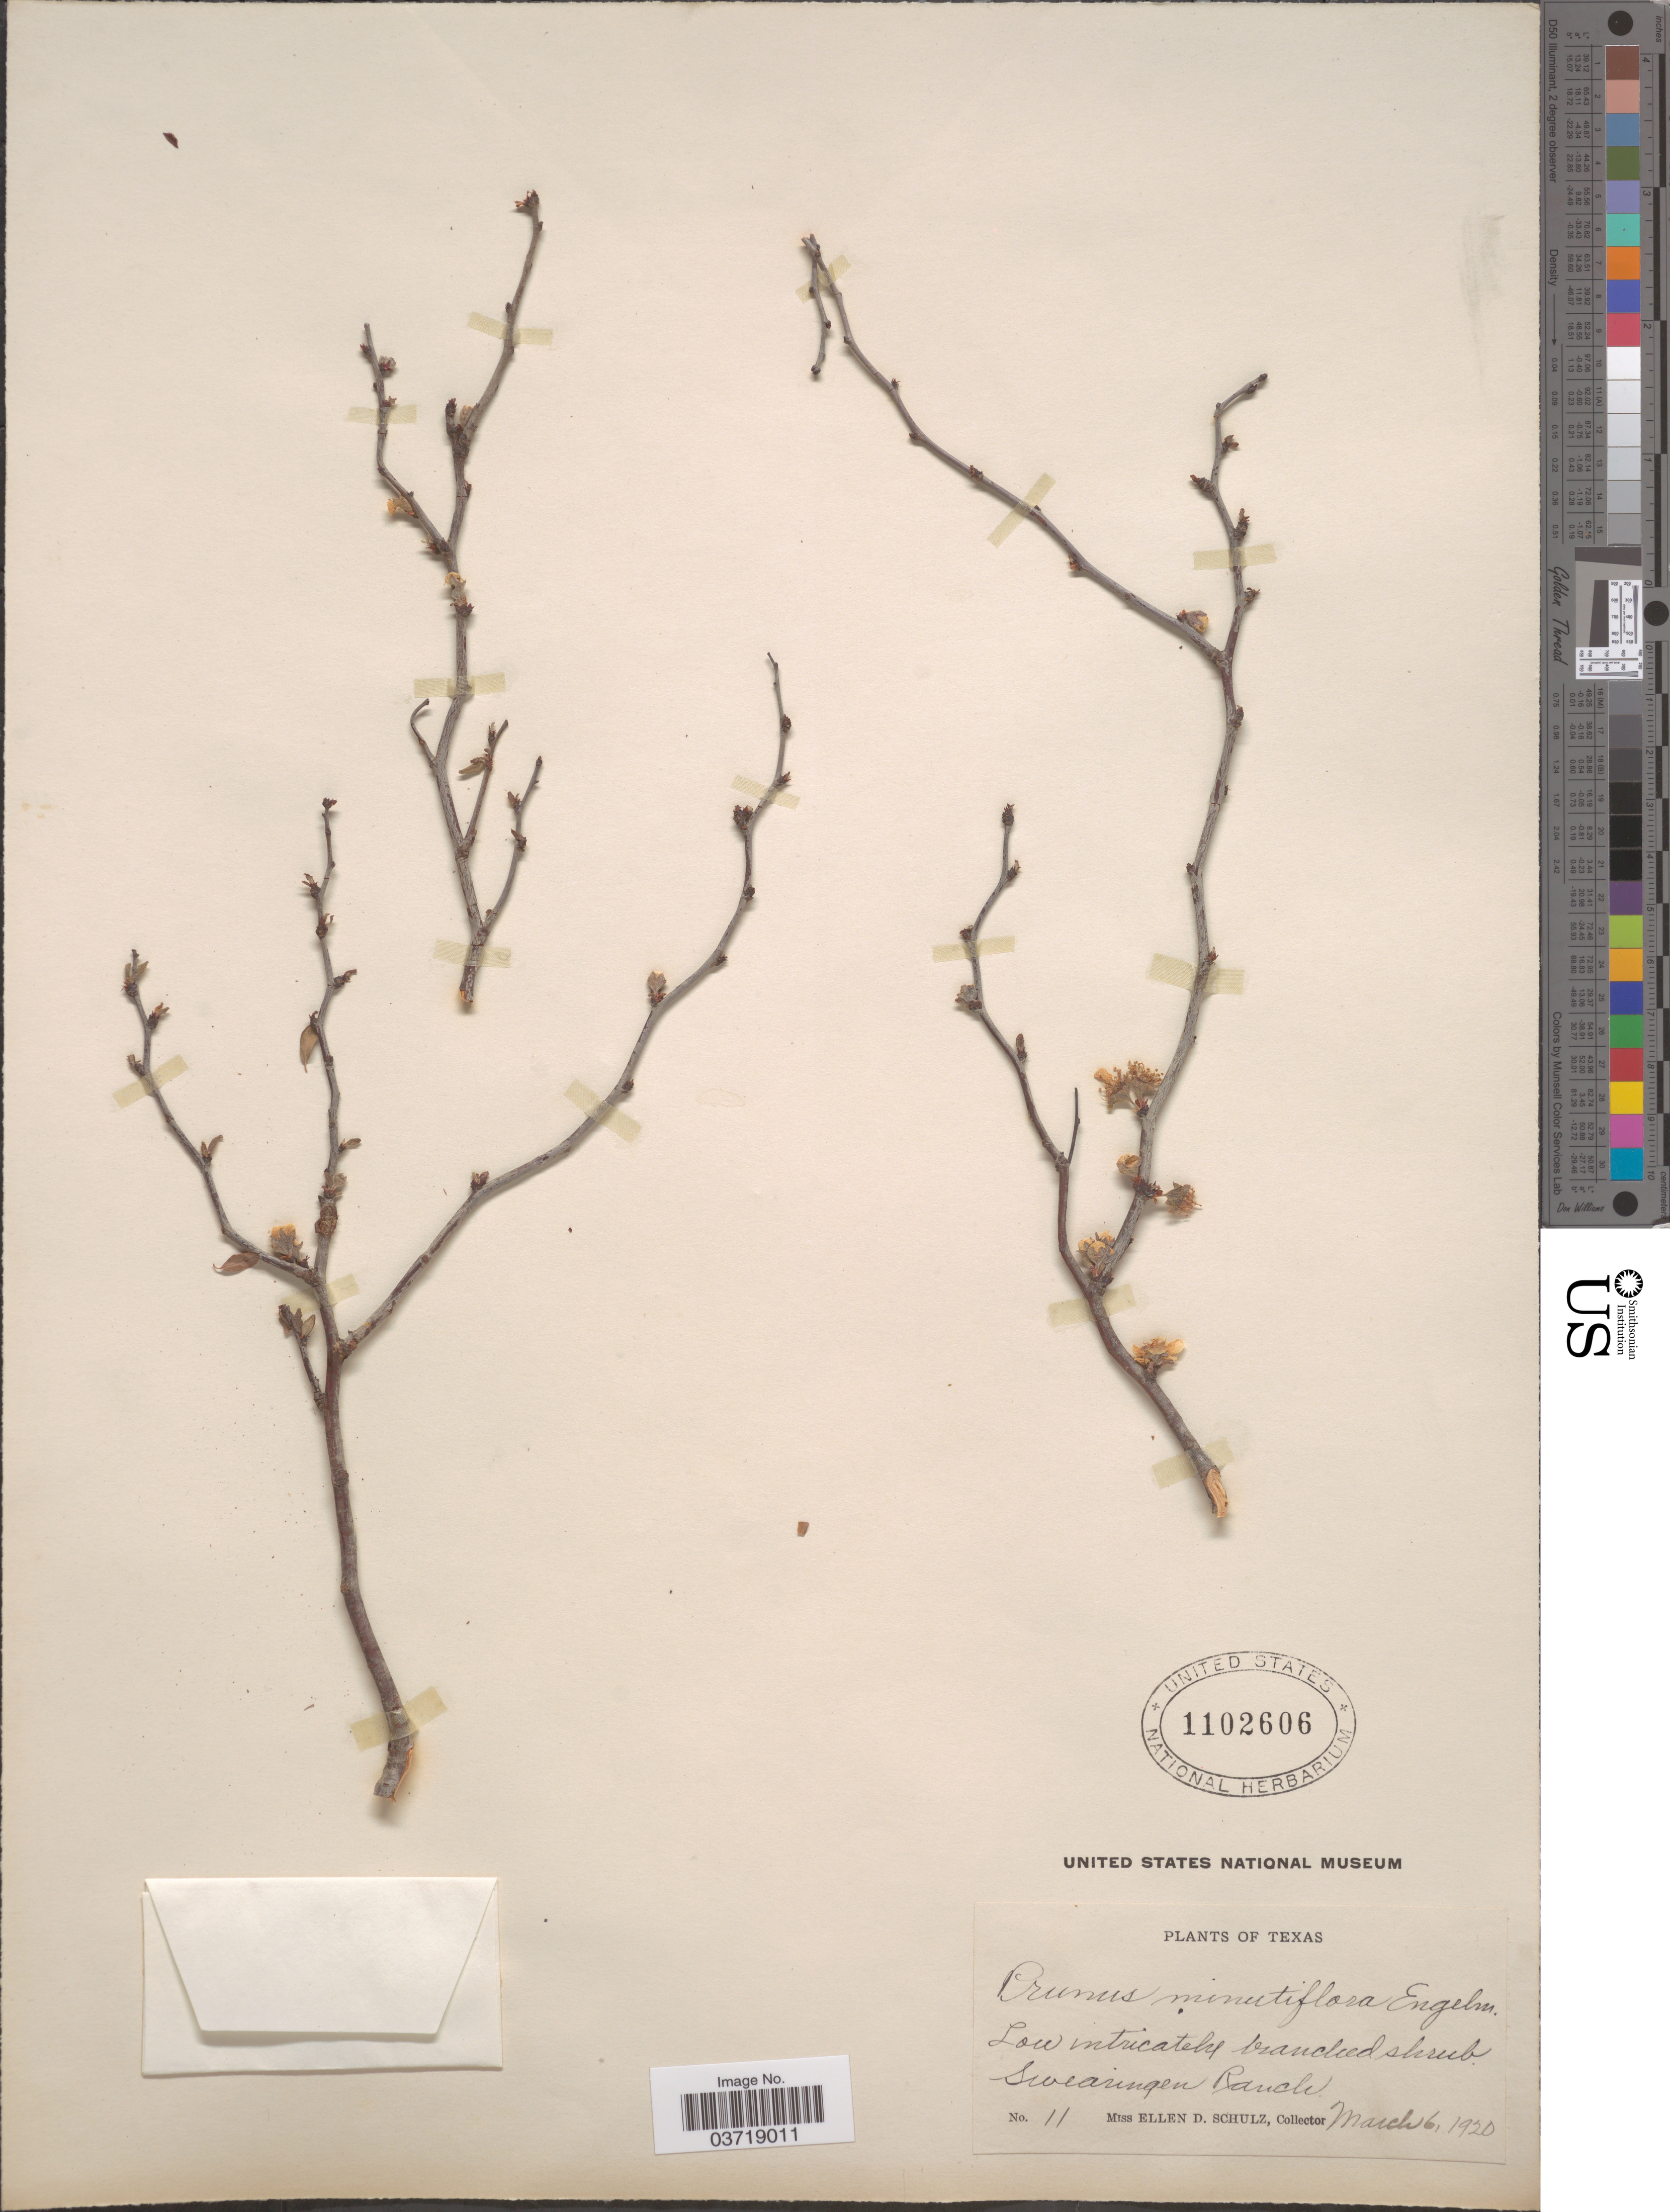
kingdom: Plantae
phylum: Tracheophyta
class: Magnoliopsida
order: Rosales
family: Rosaceae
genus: Prunus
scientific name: Prunus minutiflora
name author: Engelm. ex A. Gray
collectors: E. D. Schulz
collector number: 11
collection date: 1920-03-06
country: United States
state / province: Texas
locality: Swearingen Ranch.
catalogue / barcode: US 1102606